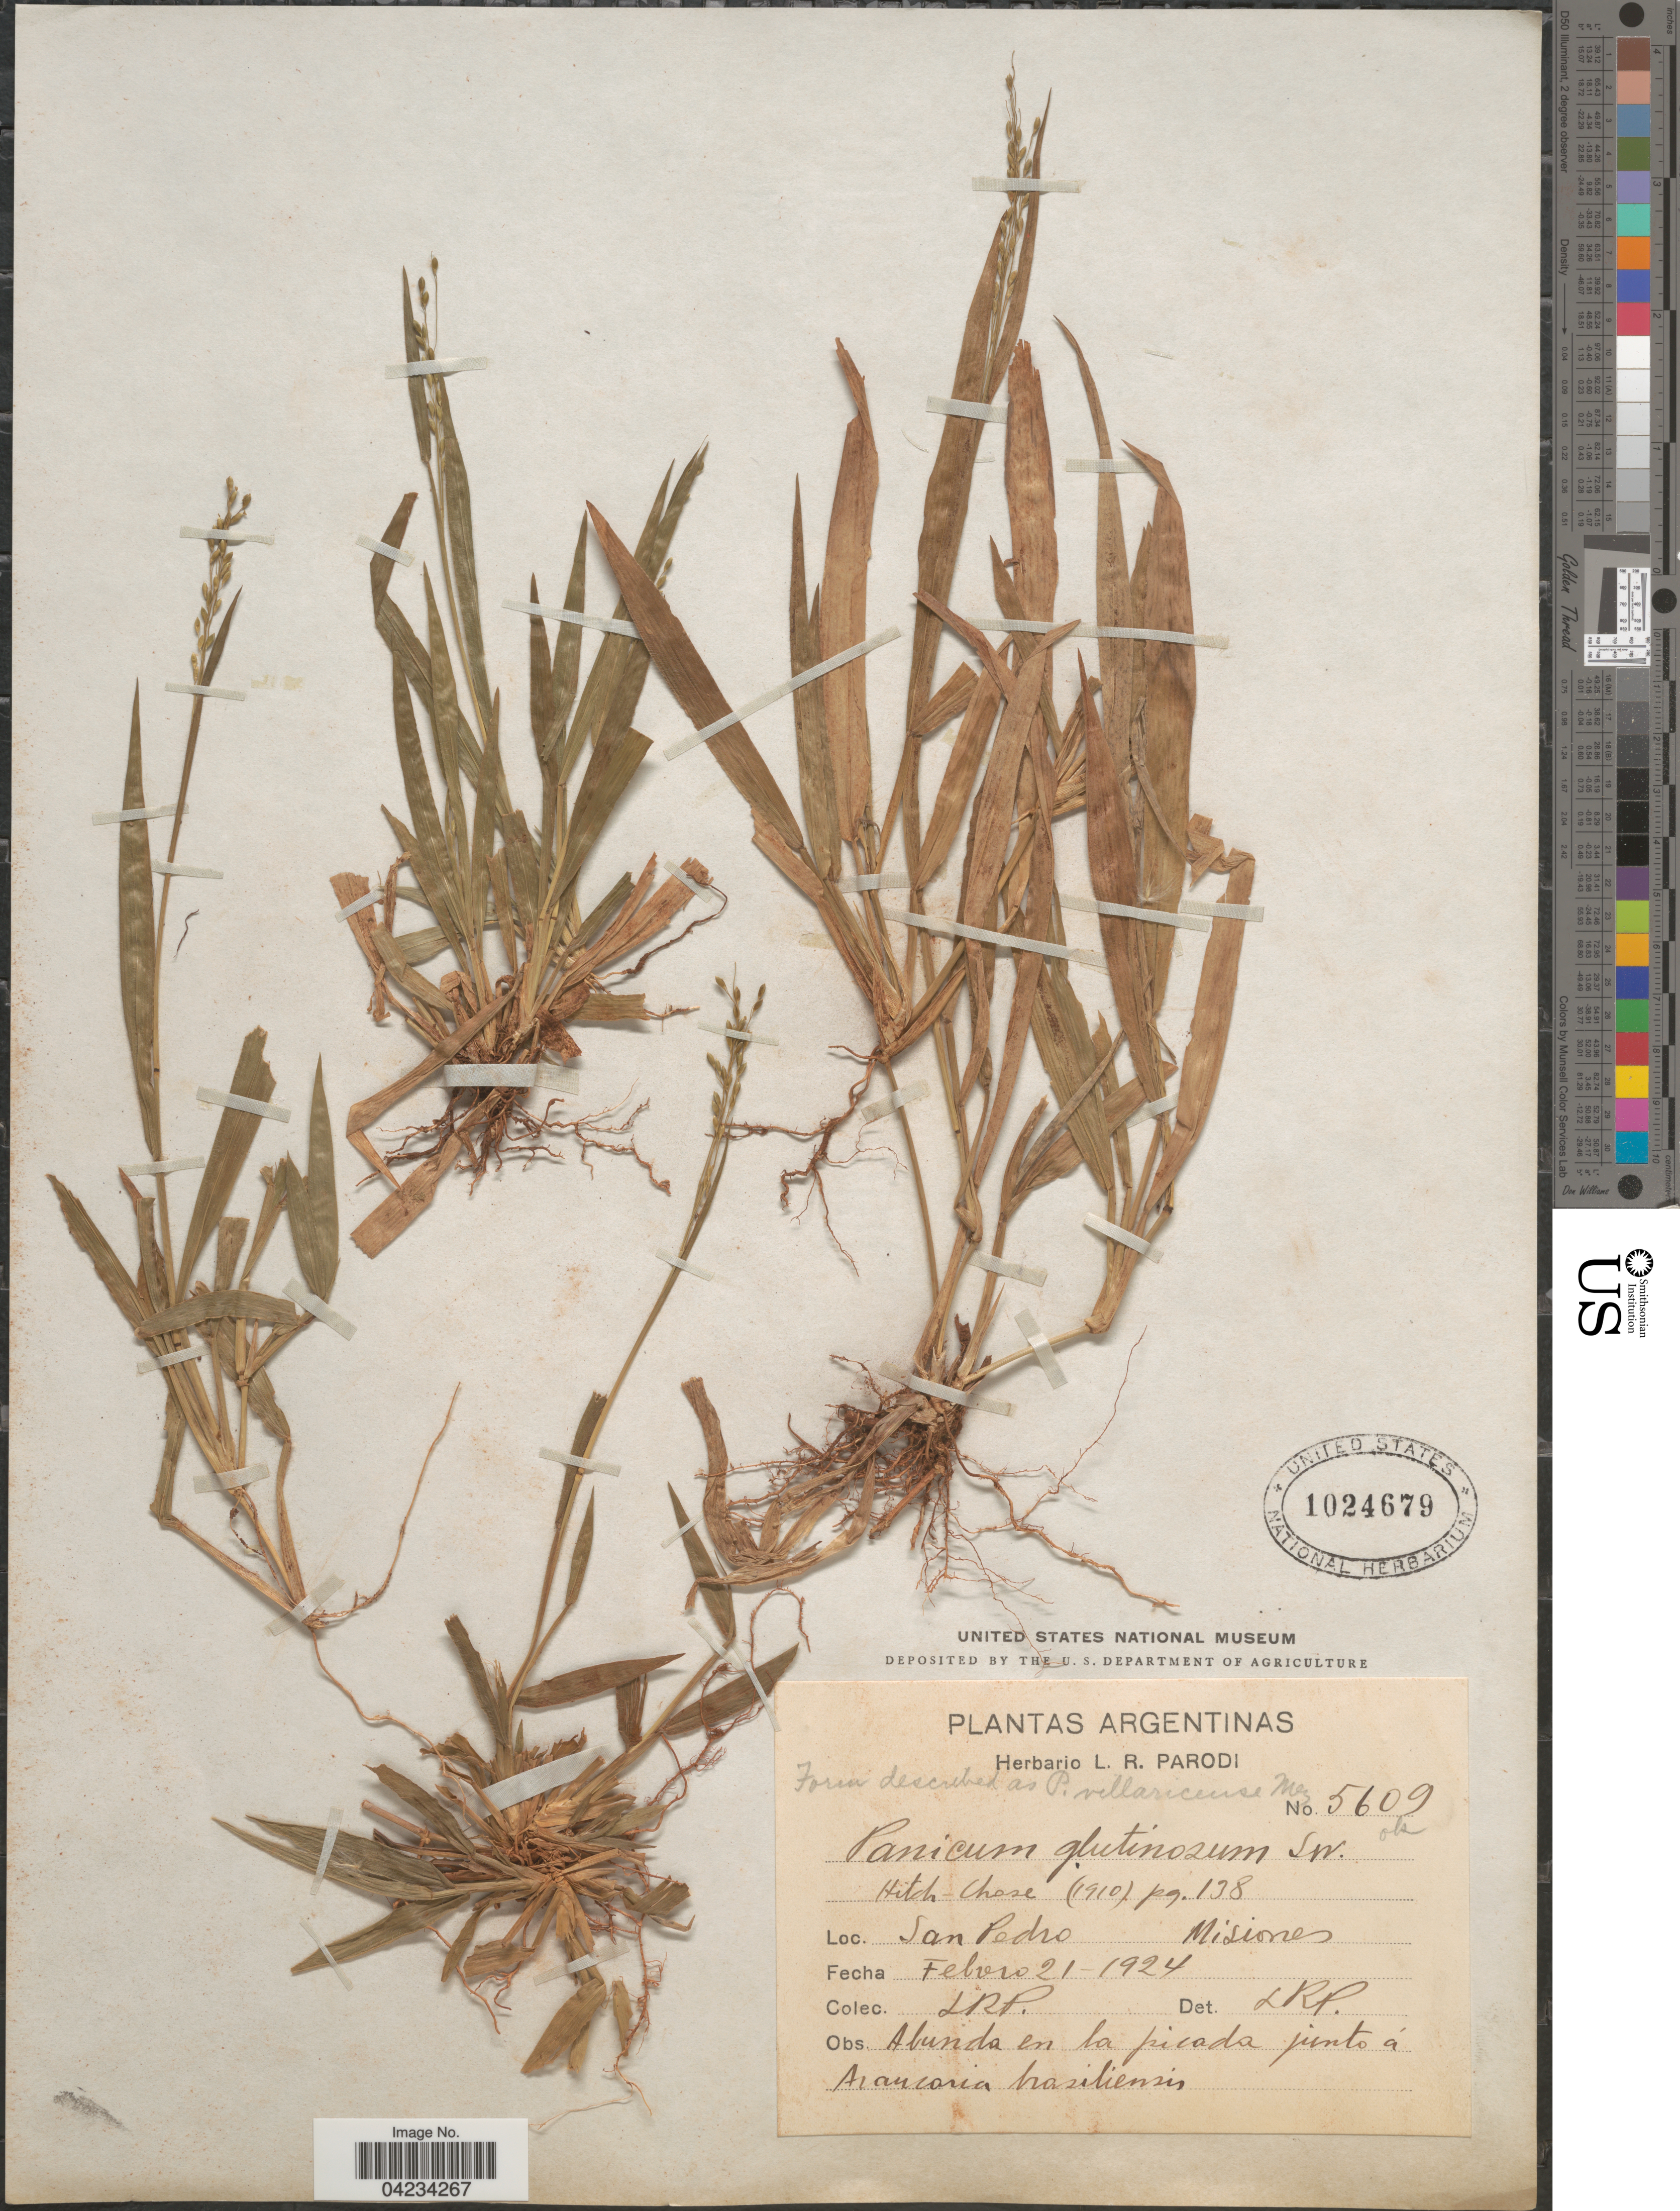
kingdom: Plantae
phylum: Tracheophyta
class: Liliopsida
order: Poales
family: Poaceae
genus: Homolepis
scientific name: Homolepis villaricensis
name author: (Mez) Zuloaga & Soderstr.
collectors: L. R. Parodi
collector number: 5609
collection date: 1924-02-21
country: Paraguay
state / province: Misiones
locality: San Pedro.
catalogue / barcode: US 1024679